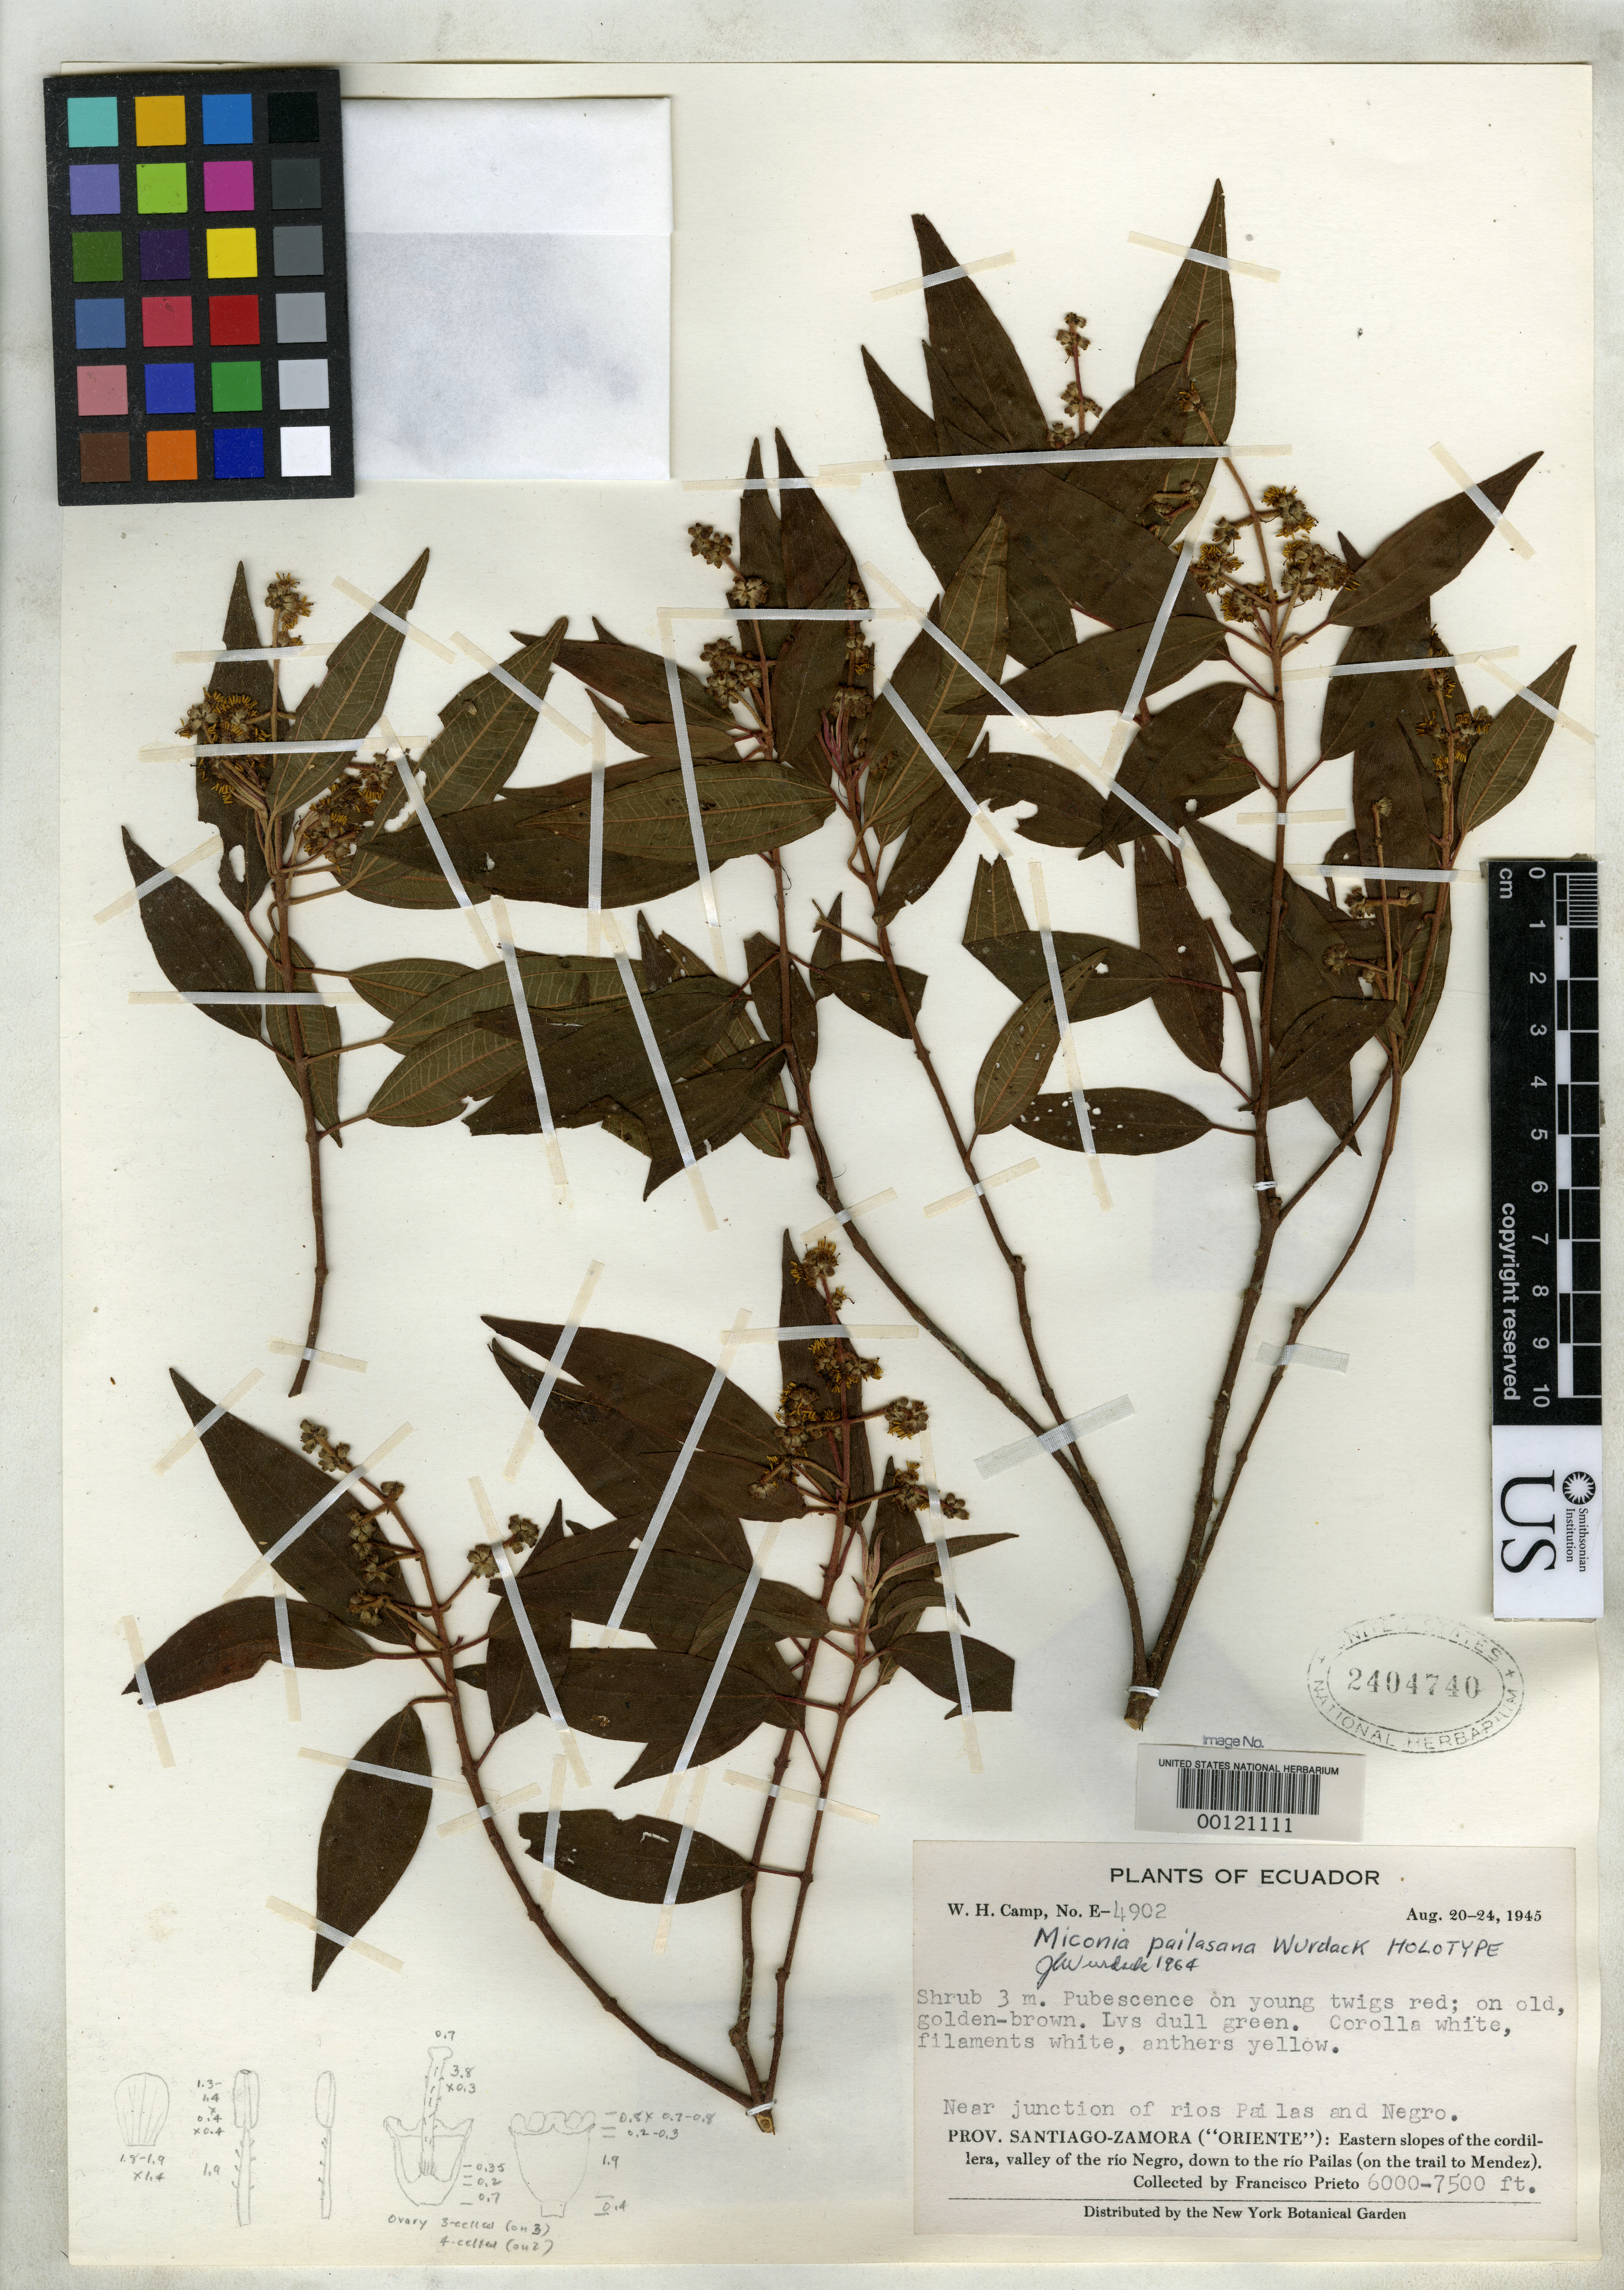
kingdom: Plantae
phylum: Tracheophyta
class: Magnoliopsida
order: Myrtales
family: Melastomataceae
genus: Miconia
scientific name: Miconia pailasana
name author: Wurdack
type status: Holotype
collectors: W. H. Camp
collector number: E-4902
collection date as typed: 20 Aug 1945 to 24 Aug 1945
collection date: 1945-08-20/1945-08-24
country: Ecuador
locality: Rios Pailas-Negro.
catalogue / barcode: US 2404740